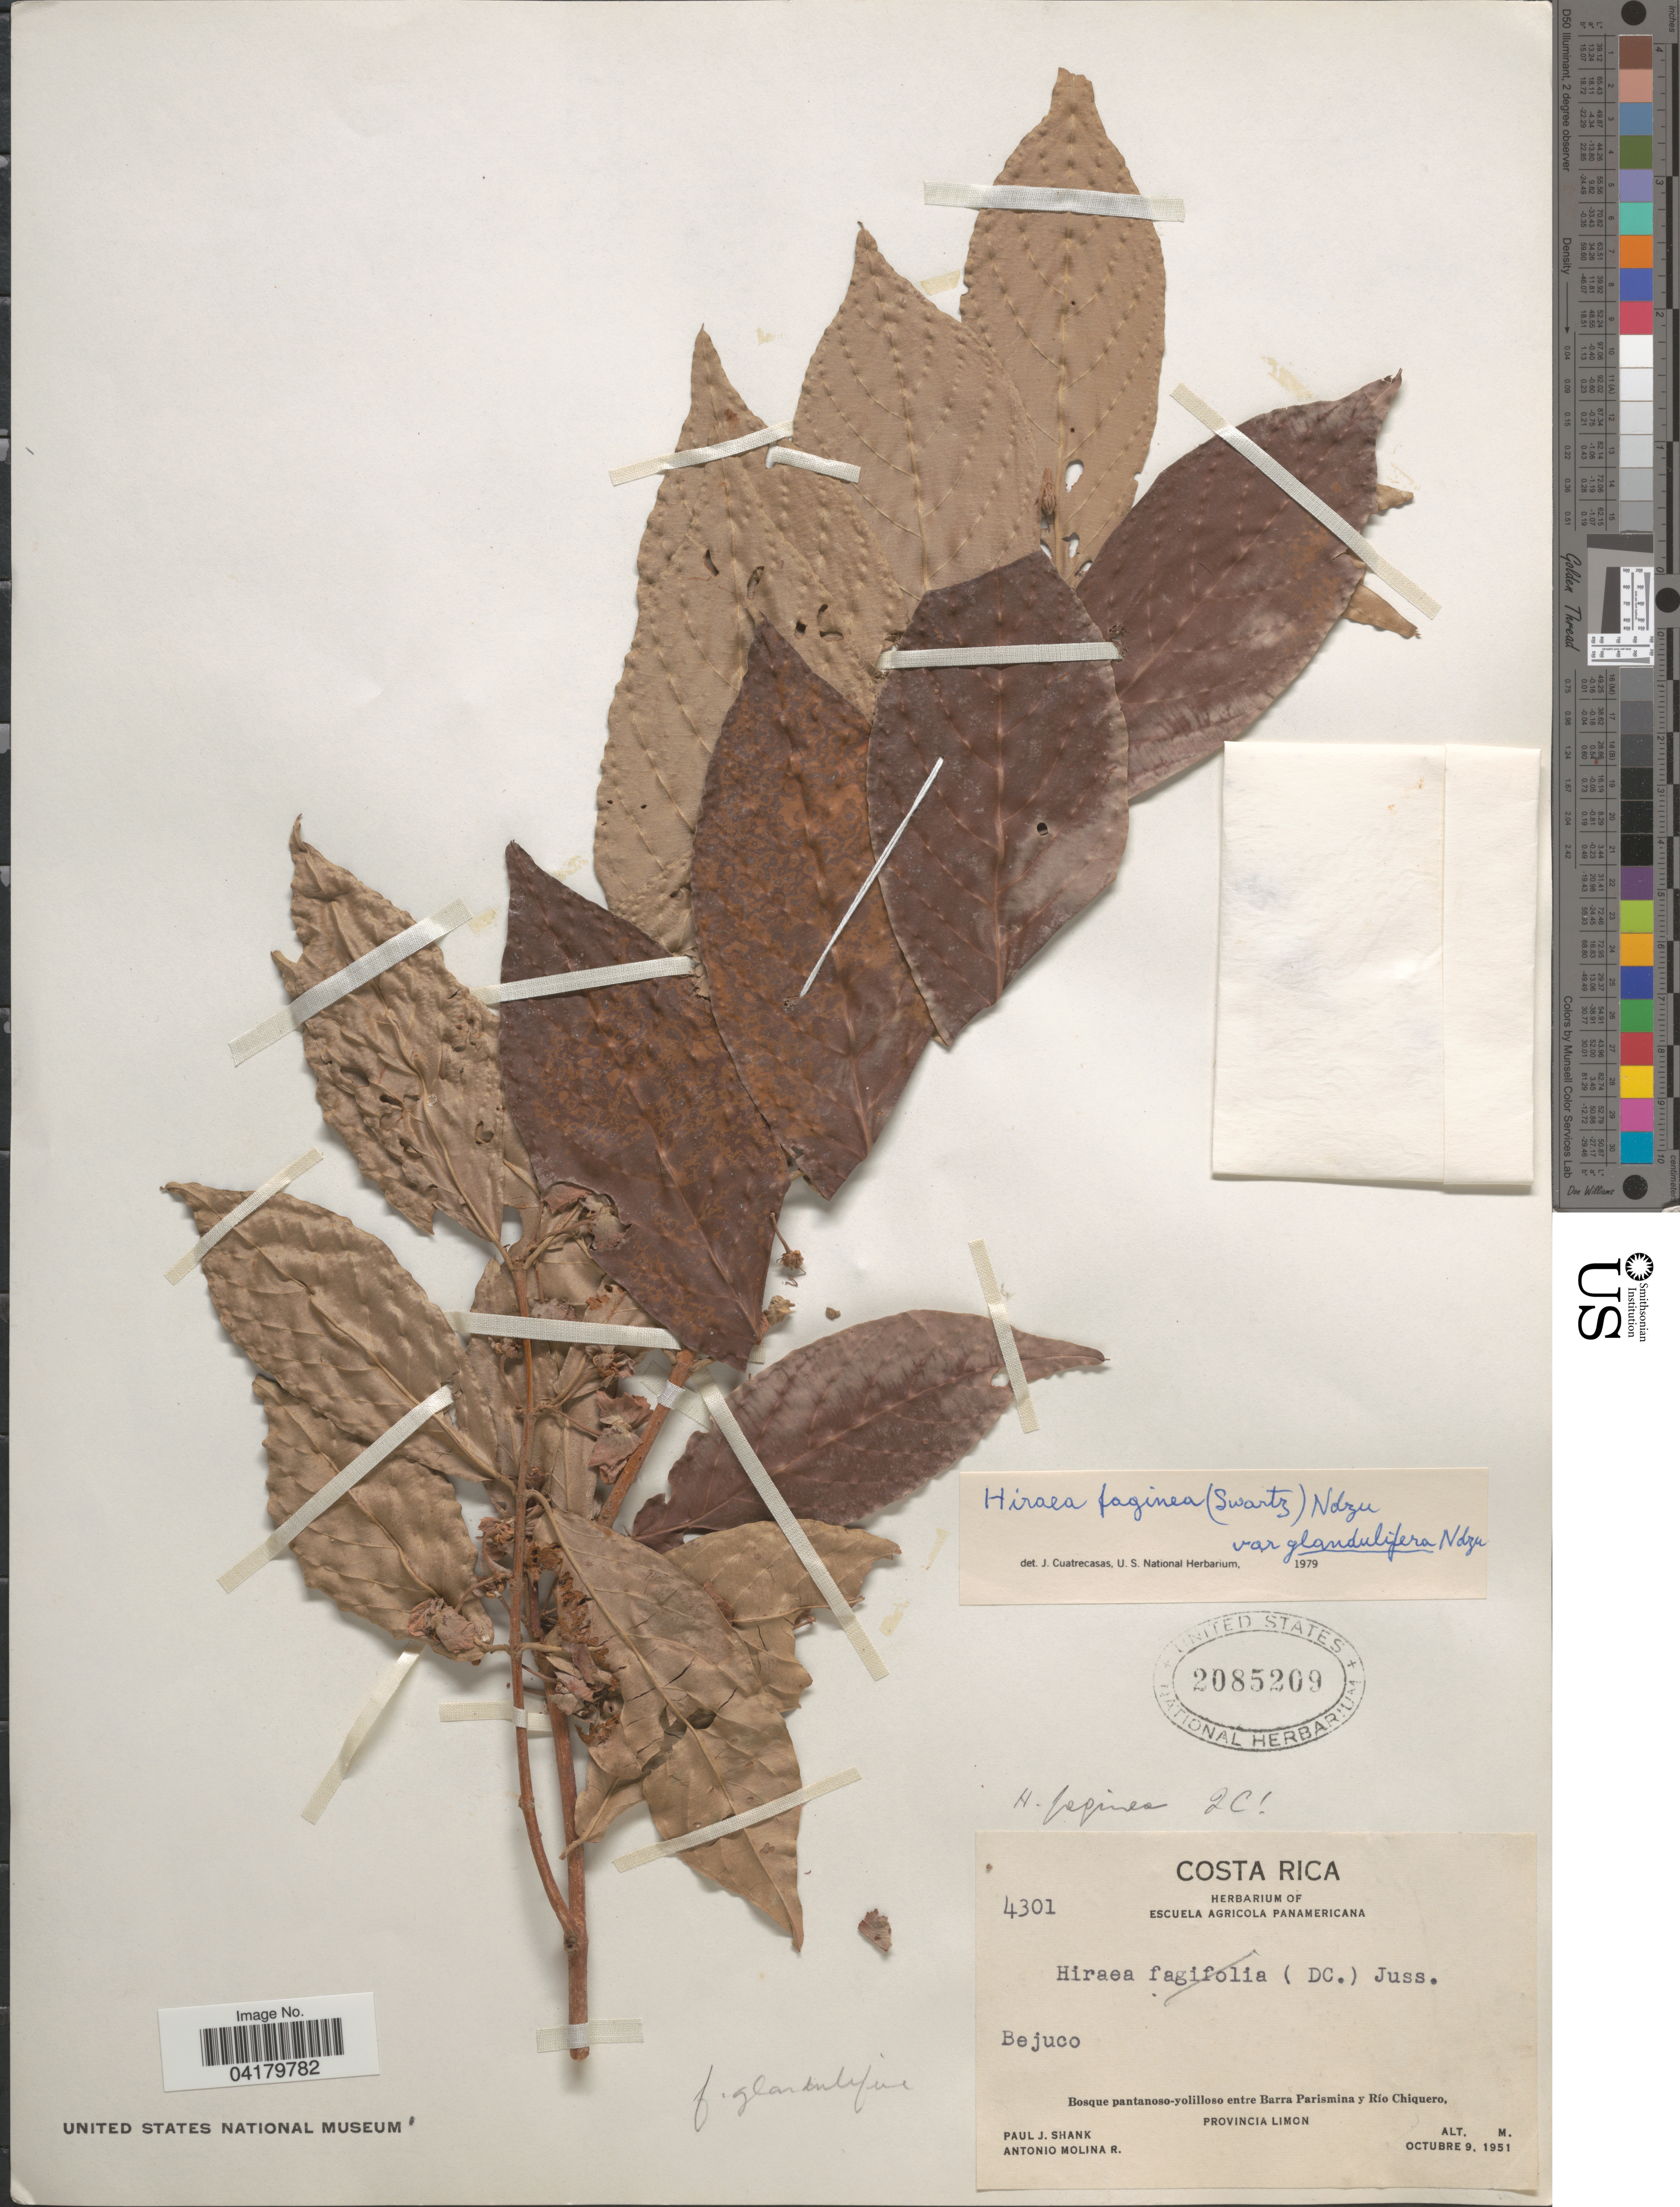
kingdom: Plantae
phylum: Tracheophyta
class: Magnoliopsida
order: Malpighiales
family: Malpighiaceae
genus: Hiraea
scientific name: Hiraea faginea f. glandulifera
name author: Nied.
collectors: P. J. Shank & A. Molina R.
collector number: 4301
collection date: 1951-10-09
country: Costa Rica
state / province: Limón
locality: Entre Barra Parismina y Río Chiquero.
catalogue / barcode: US 2085209